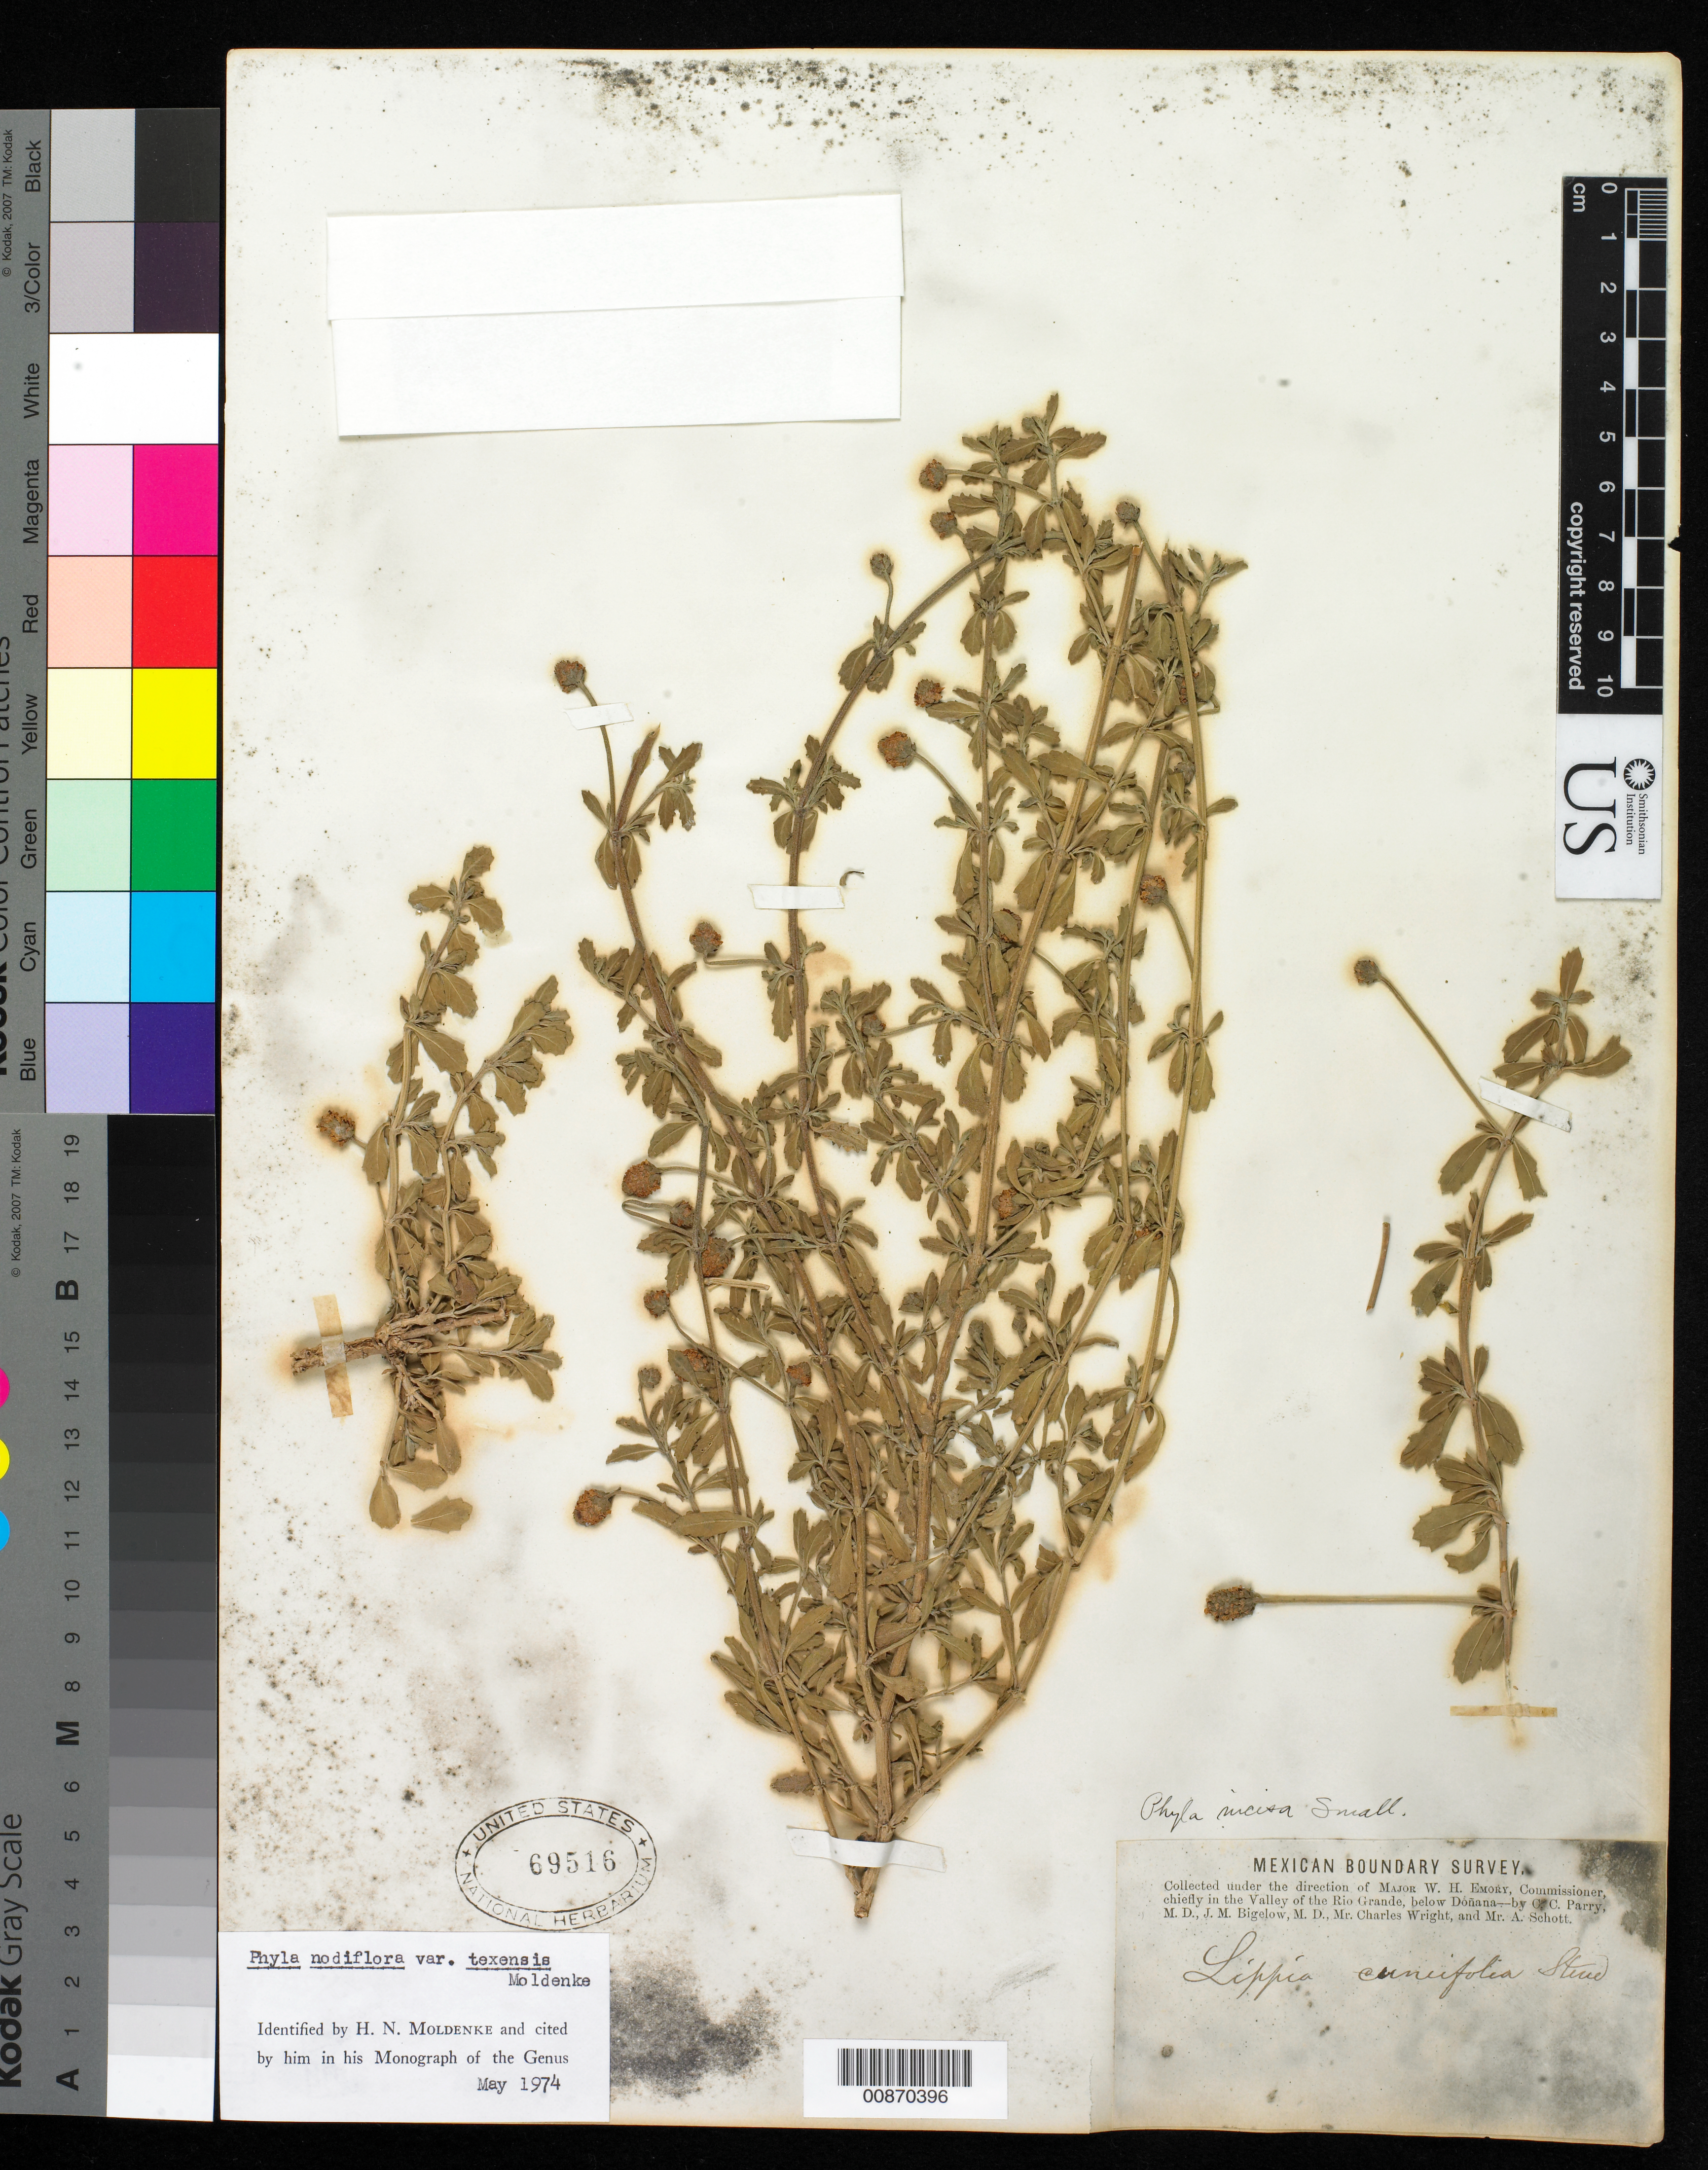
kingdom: Plantae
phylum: Tracheophyta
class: Magnoliopsida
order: Lamiales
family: Verbenaceae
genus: Phyla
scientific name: Phyla nodiflora var. texensis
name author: (L.) Greene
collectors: C. C. Parry, J. M. Bigelow, C. Wright & A. C. V. Schott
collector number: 820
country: United States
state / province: New Mexico / Texas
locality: Valley of the Rio Grande, below Doñana.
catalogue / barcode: US 69516